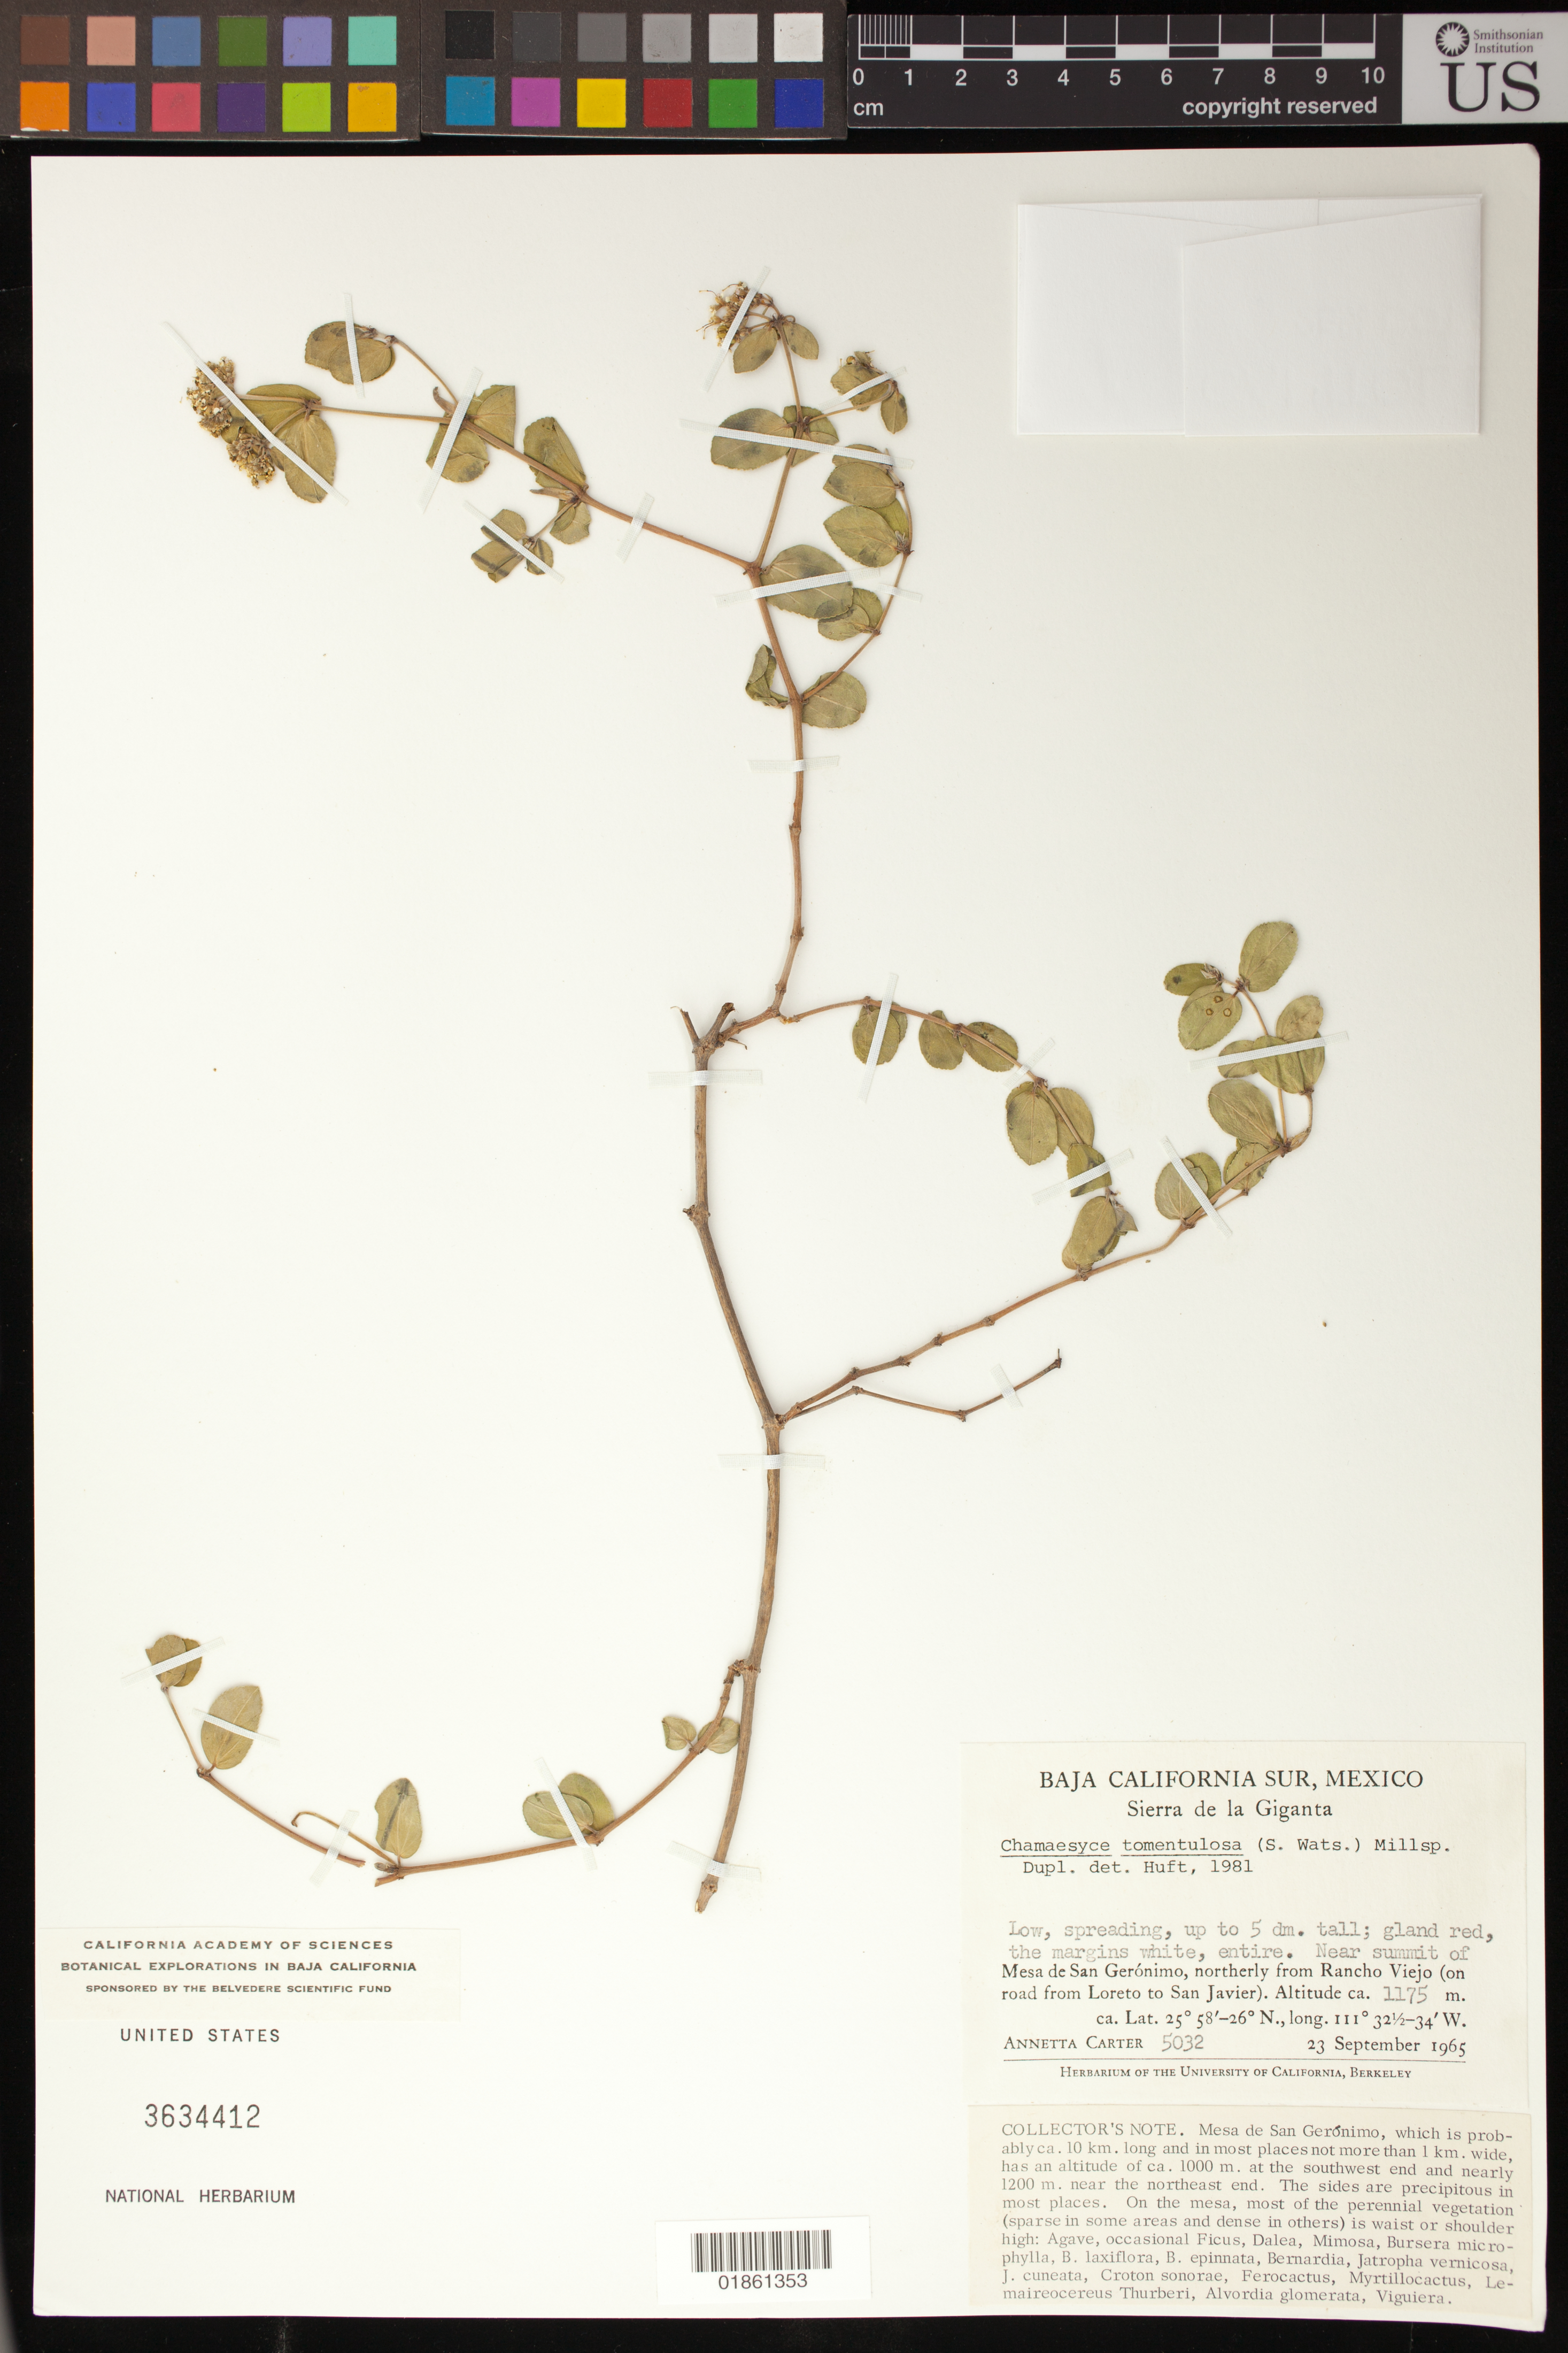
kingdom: Plantae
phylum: Tracheophyta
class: Magnoliopsida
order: Malpighiales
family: Euphorbiaceae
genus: Euphorbia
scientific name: Euphorbia tomentulosa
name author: S. Watson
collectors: A. M. Carter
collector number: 5032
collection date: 1965-09-23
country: Mexico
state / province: Baja California Sur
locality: Near summit of Mesa de San Geronimo, northerly from Rancho Viejo (on road from Loreto to San Javier)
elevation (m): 1175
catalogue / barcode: US 3634412